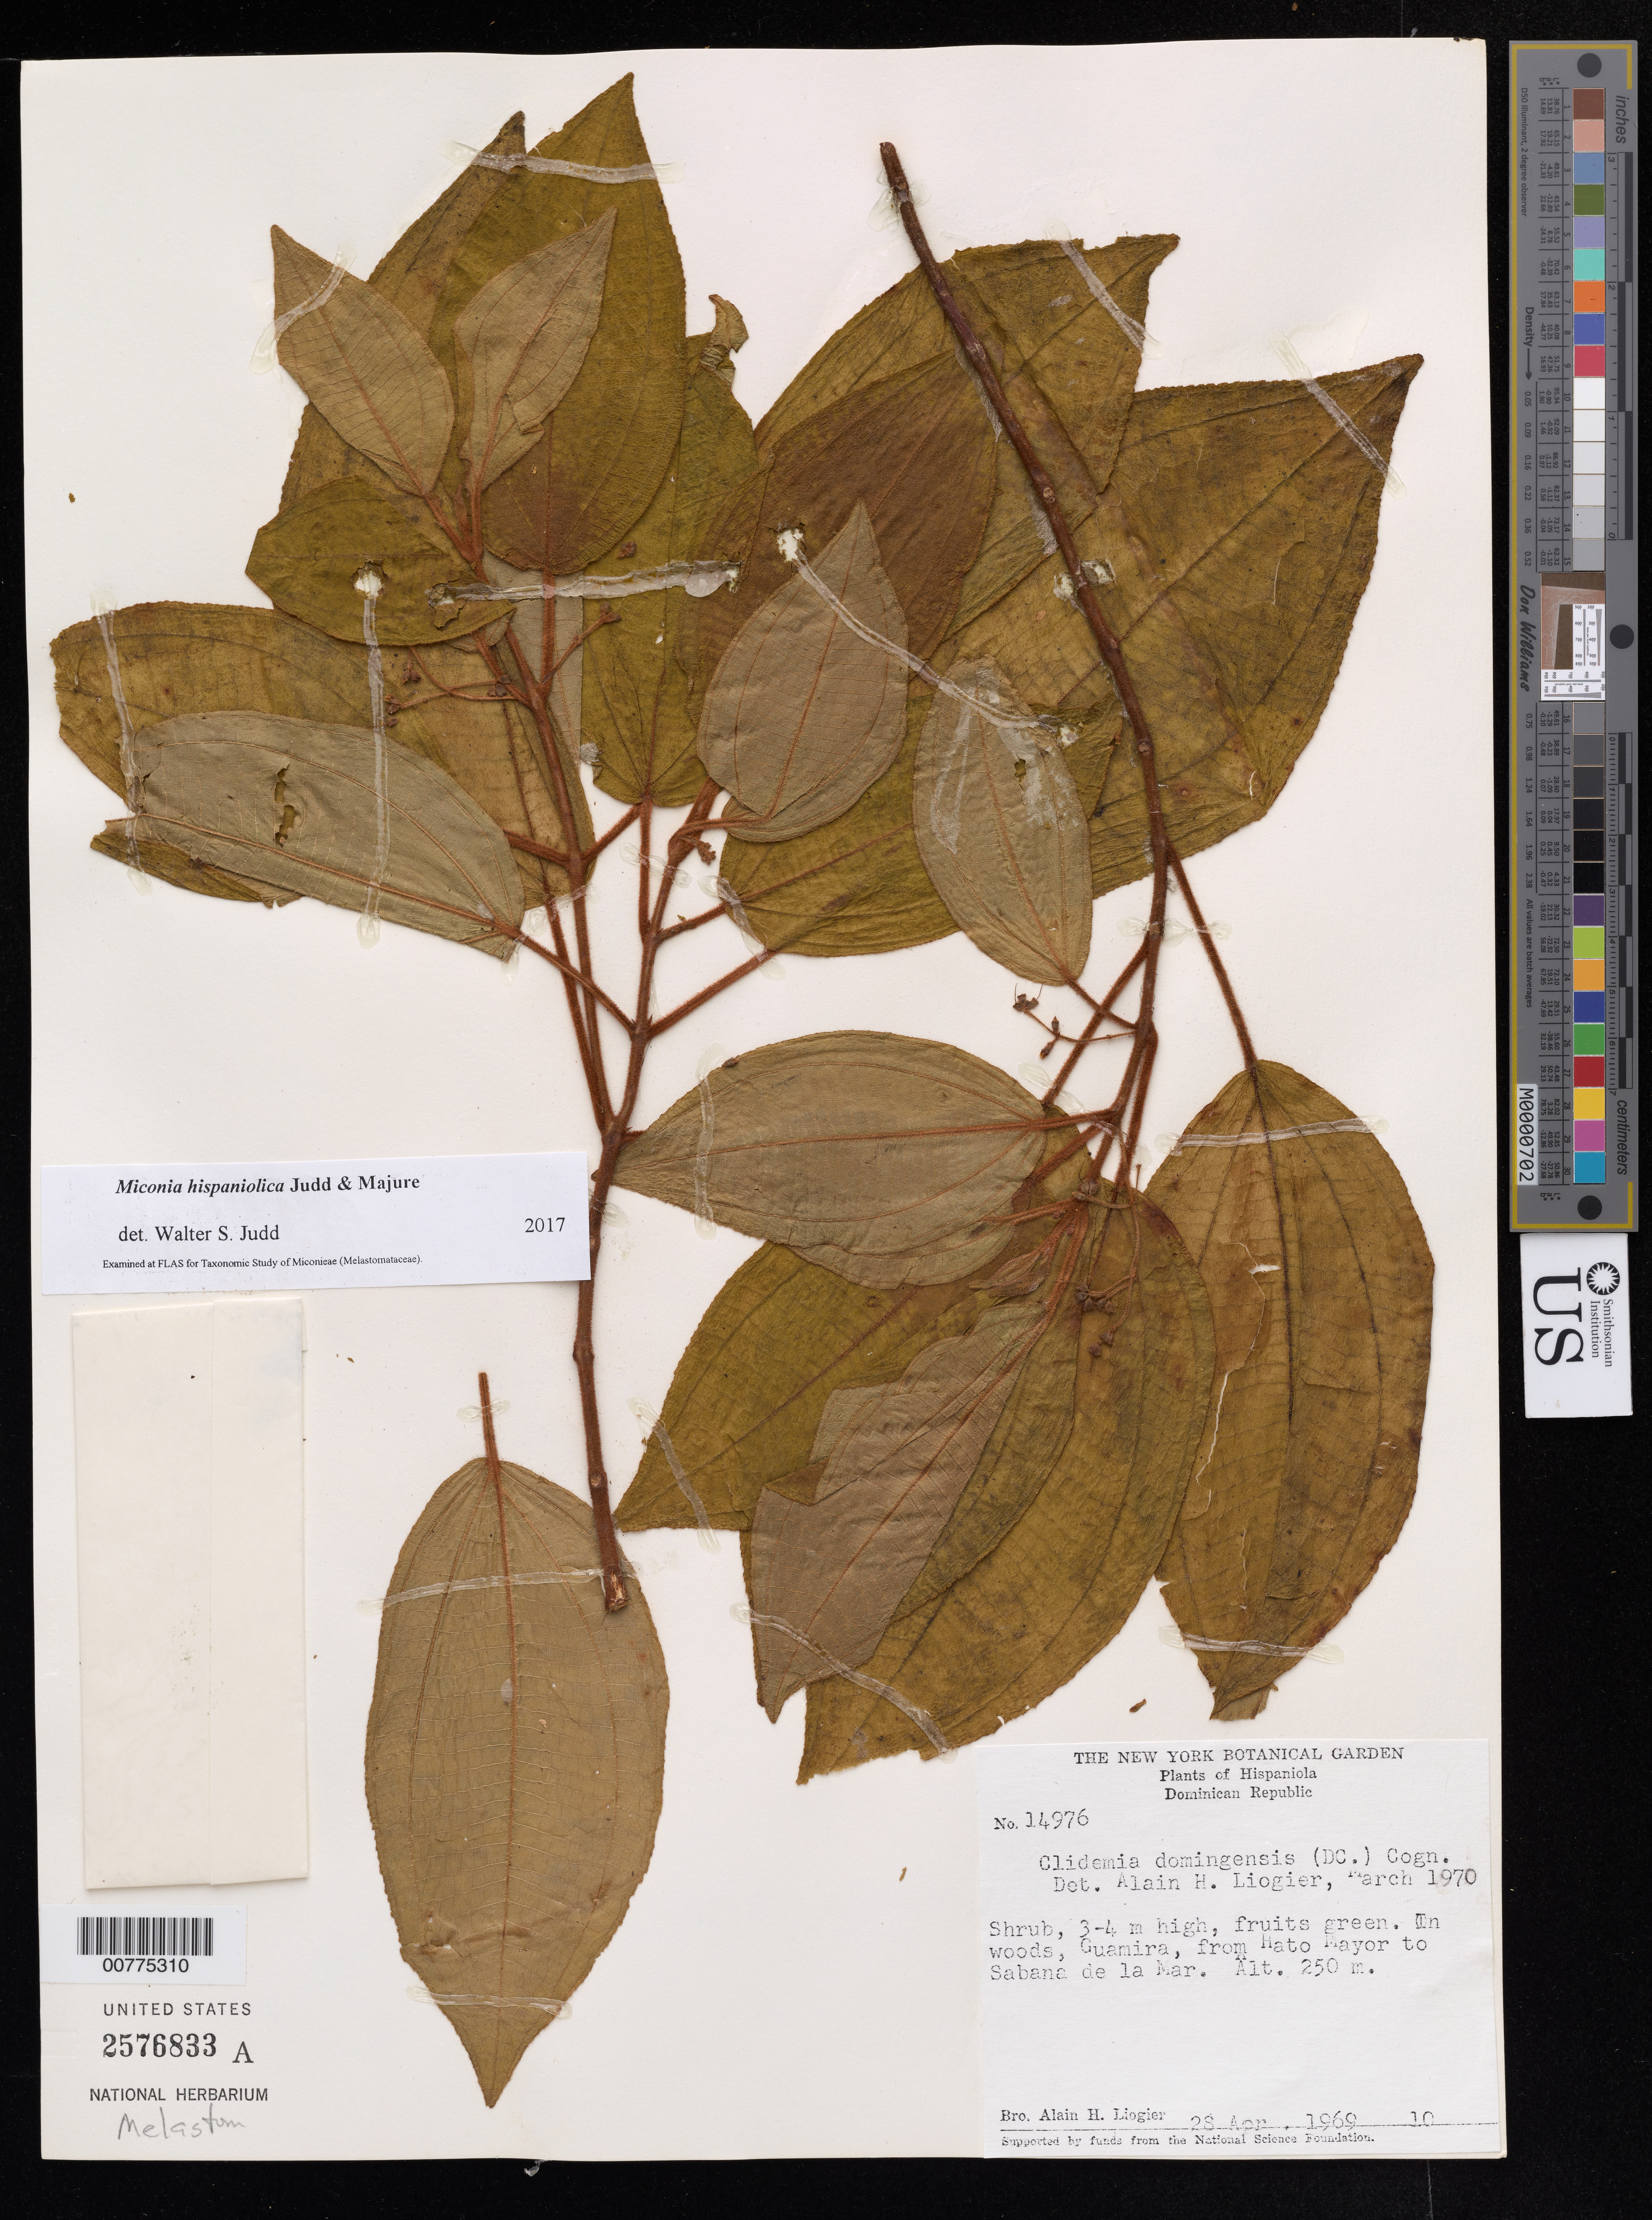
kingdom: Plantae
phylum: Tracheophyta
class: Magnoliopsida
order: Myrtales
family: Melastomataceae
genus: Miconia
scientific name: Miconia hispidula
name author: (Cogn.) Judd et al.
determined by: Judd, Walter S.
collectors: A. H. Liogier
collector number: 14976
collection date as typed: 28 Apr 1969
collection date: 1969-04-28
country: Dominican Republic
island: Hispaniola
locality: Guanira, from Hato Mayor to Sabana de la Mar.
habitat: In woods.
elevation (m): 250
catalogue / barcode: US 2576833A